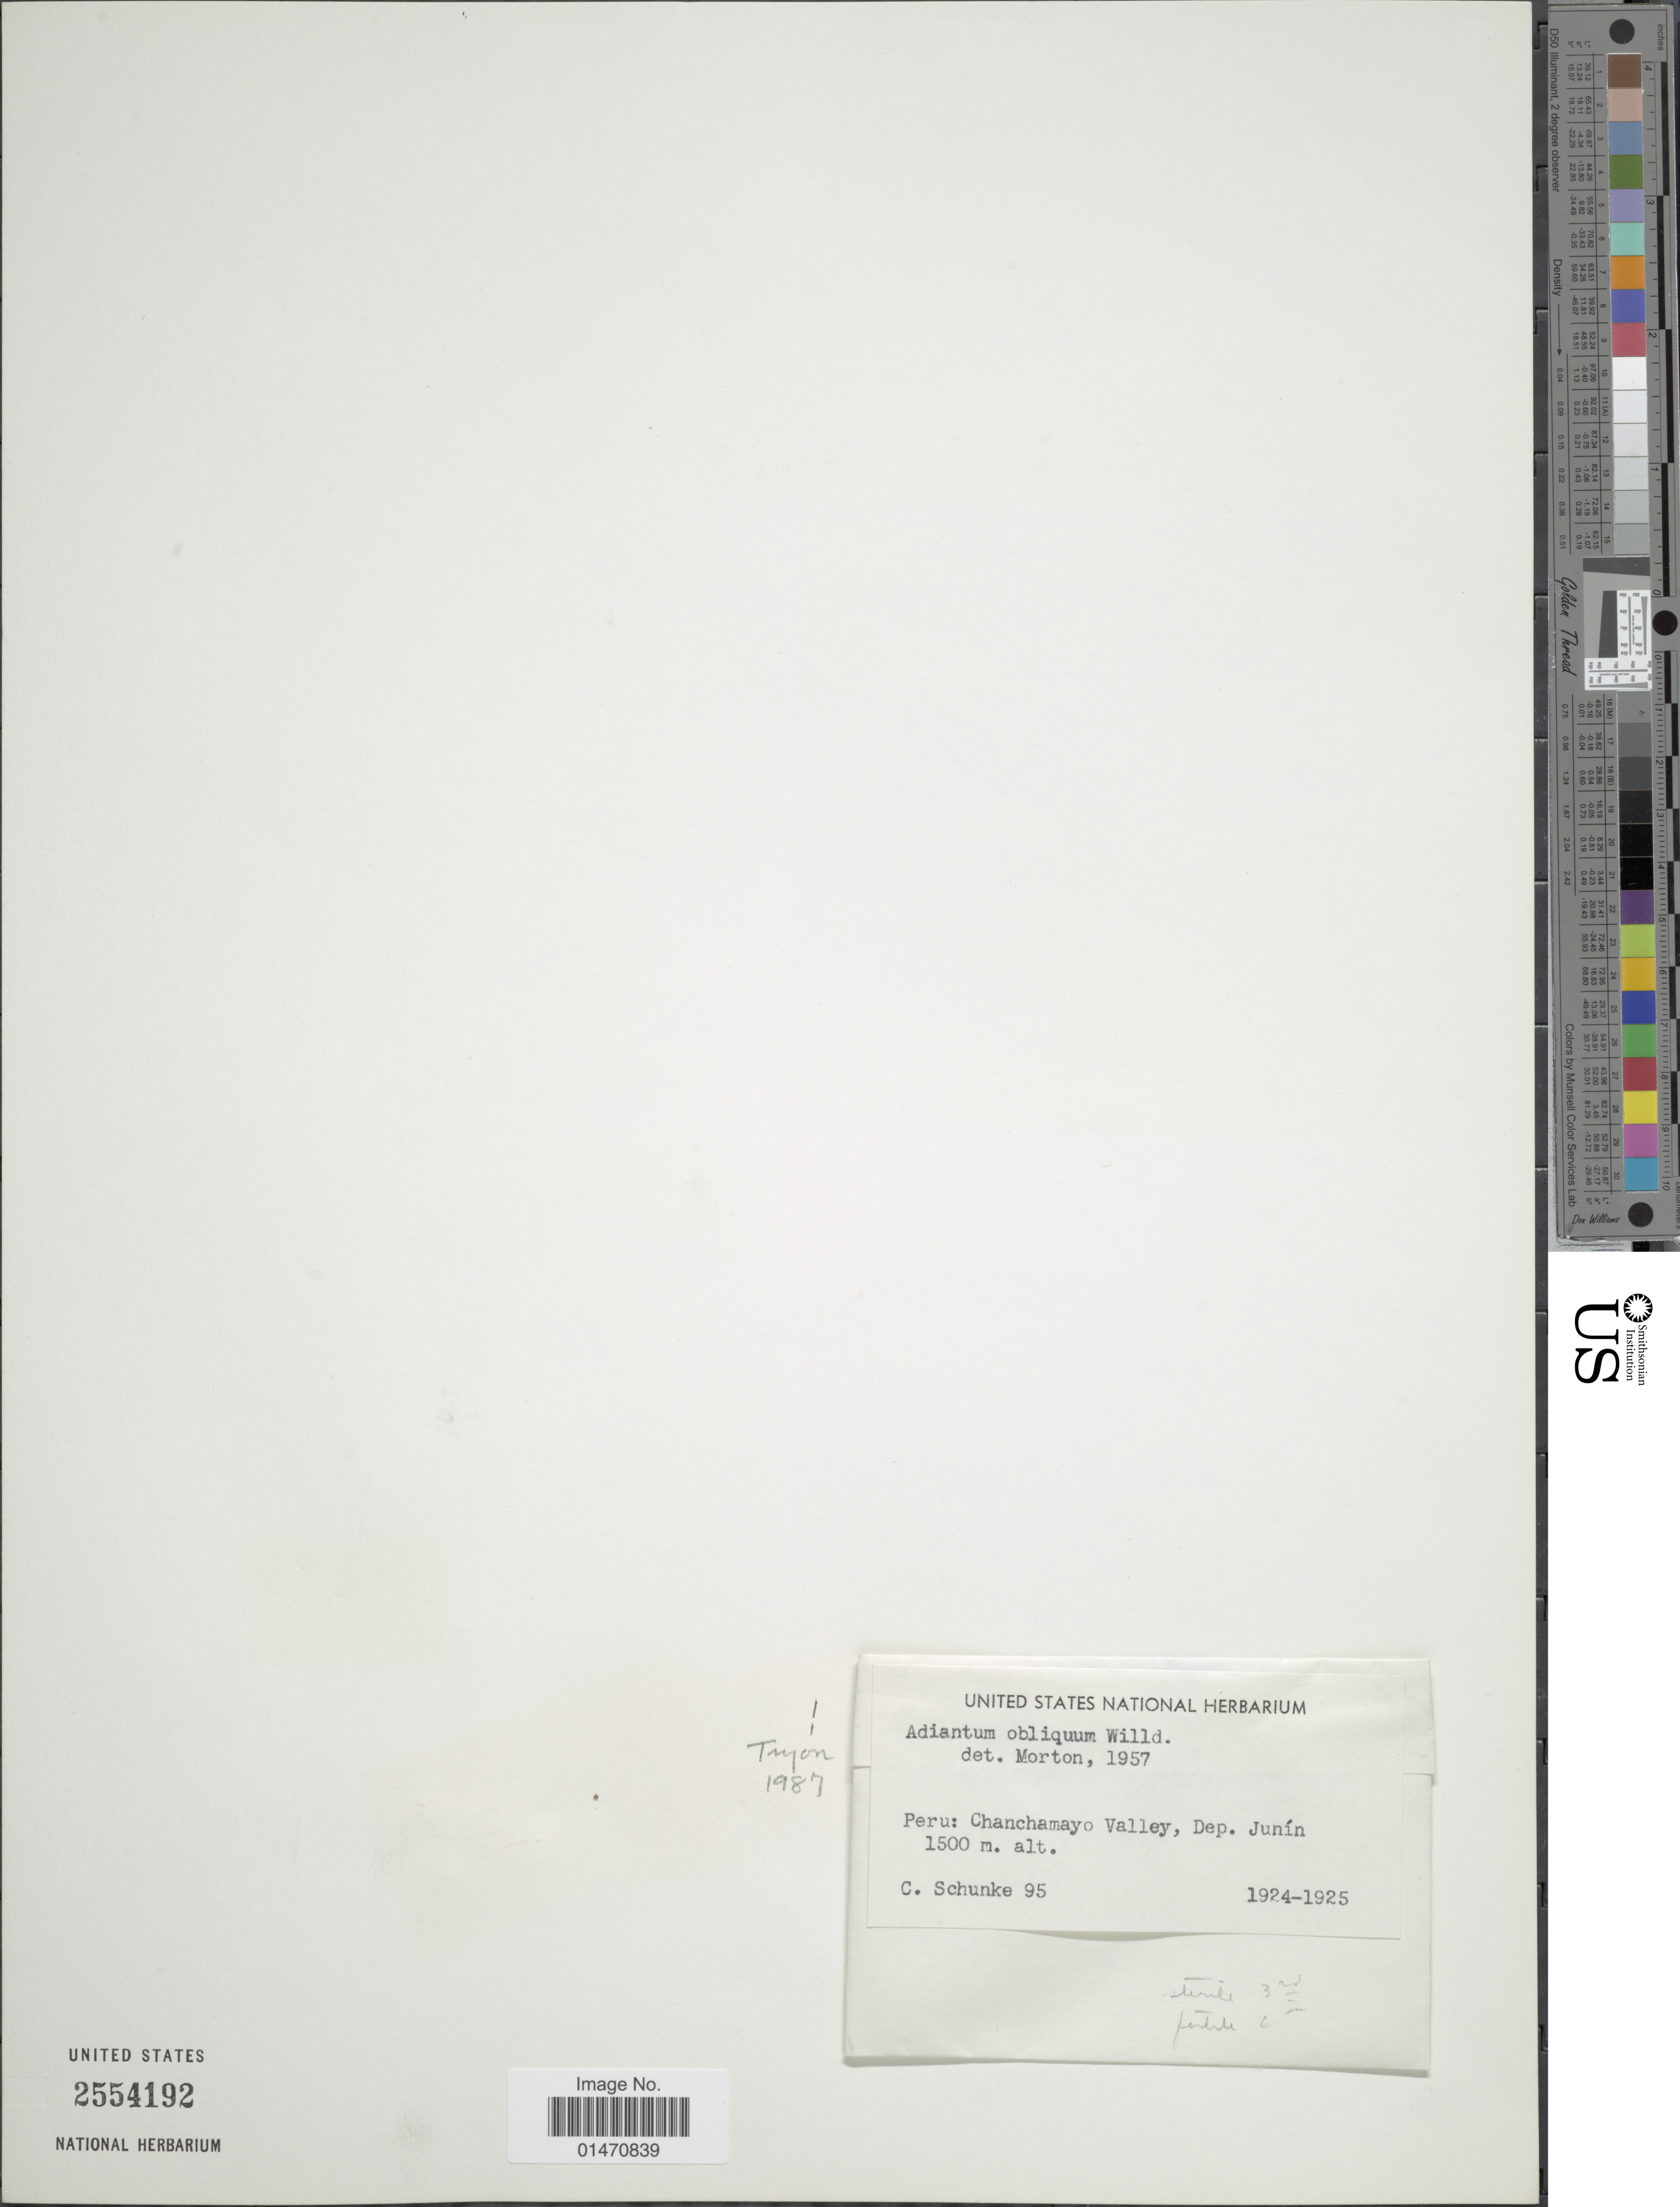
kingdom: Plantae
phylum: Tracheophyta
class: Polypodiopsida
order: Polypodiales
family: Pteridaceae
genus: Adiantum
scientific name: Adiantum obliquum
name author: Willd.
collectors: C. Schunke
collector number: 95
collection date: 1924/1925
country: Peru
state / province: Junín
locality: Peru: Chanchamayo valley, Dep. Junín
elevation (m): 1500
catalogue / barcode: US 2554192